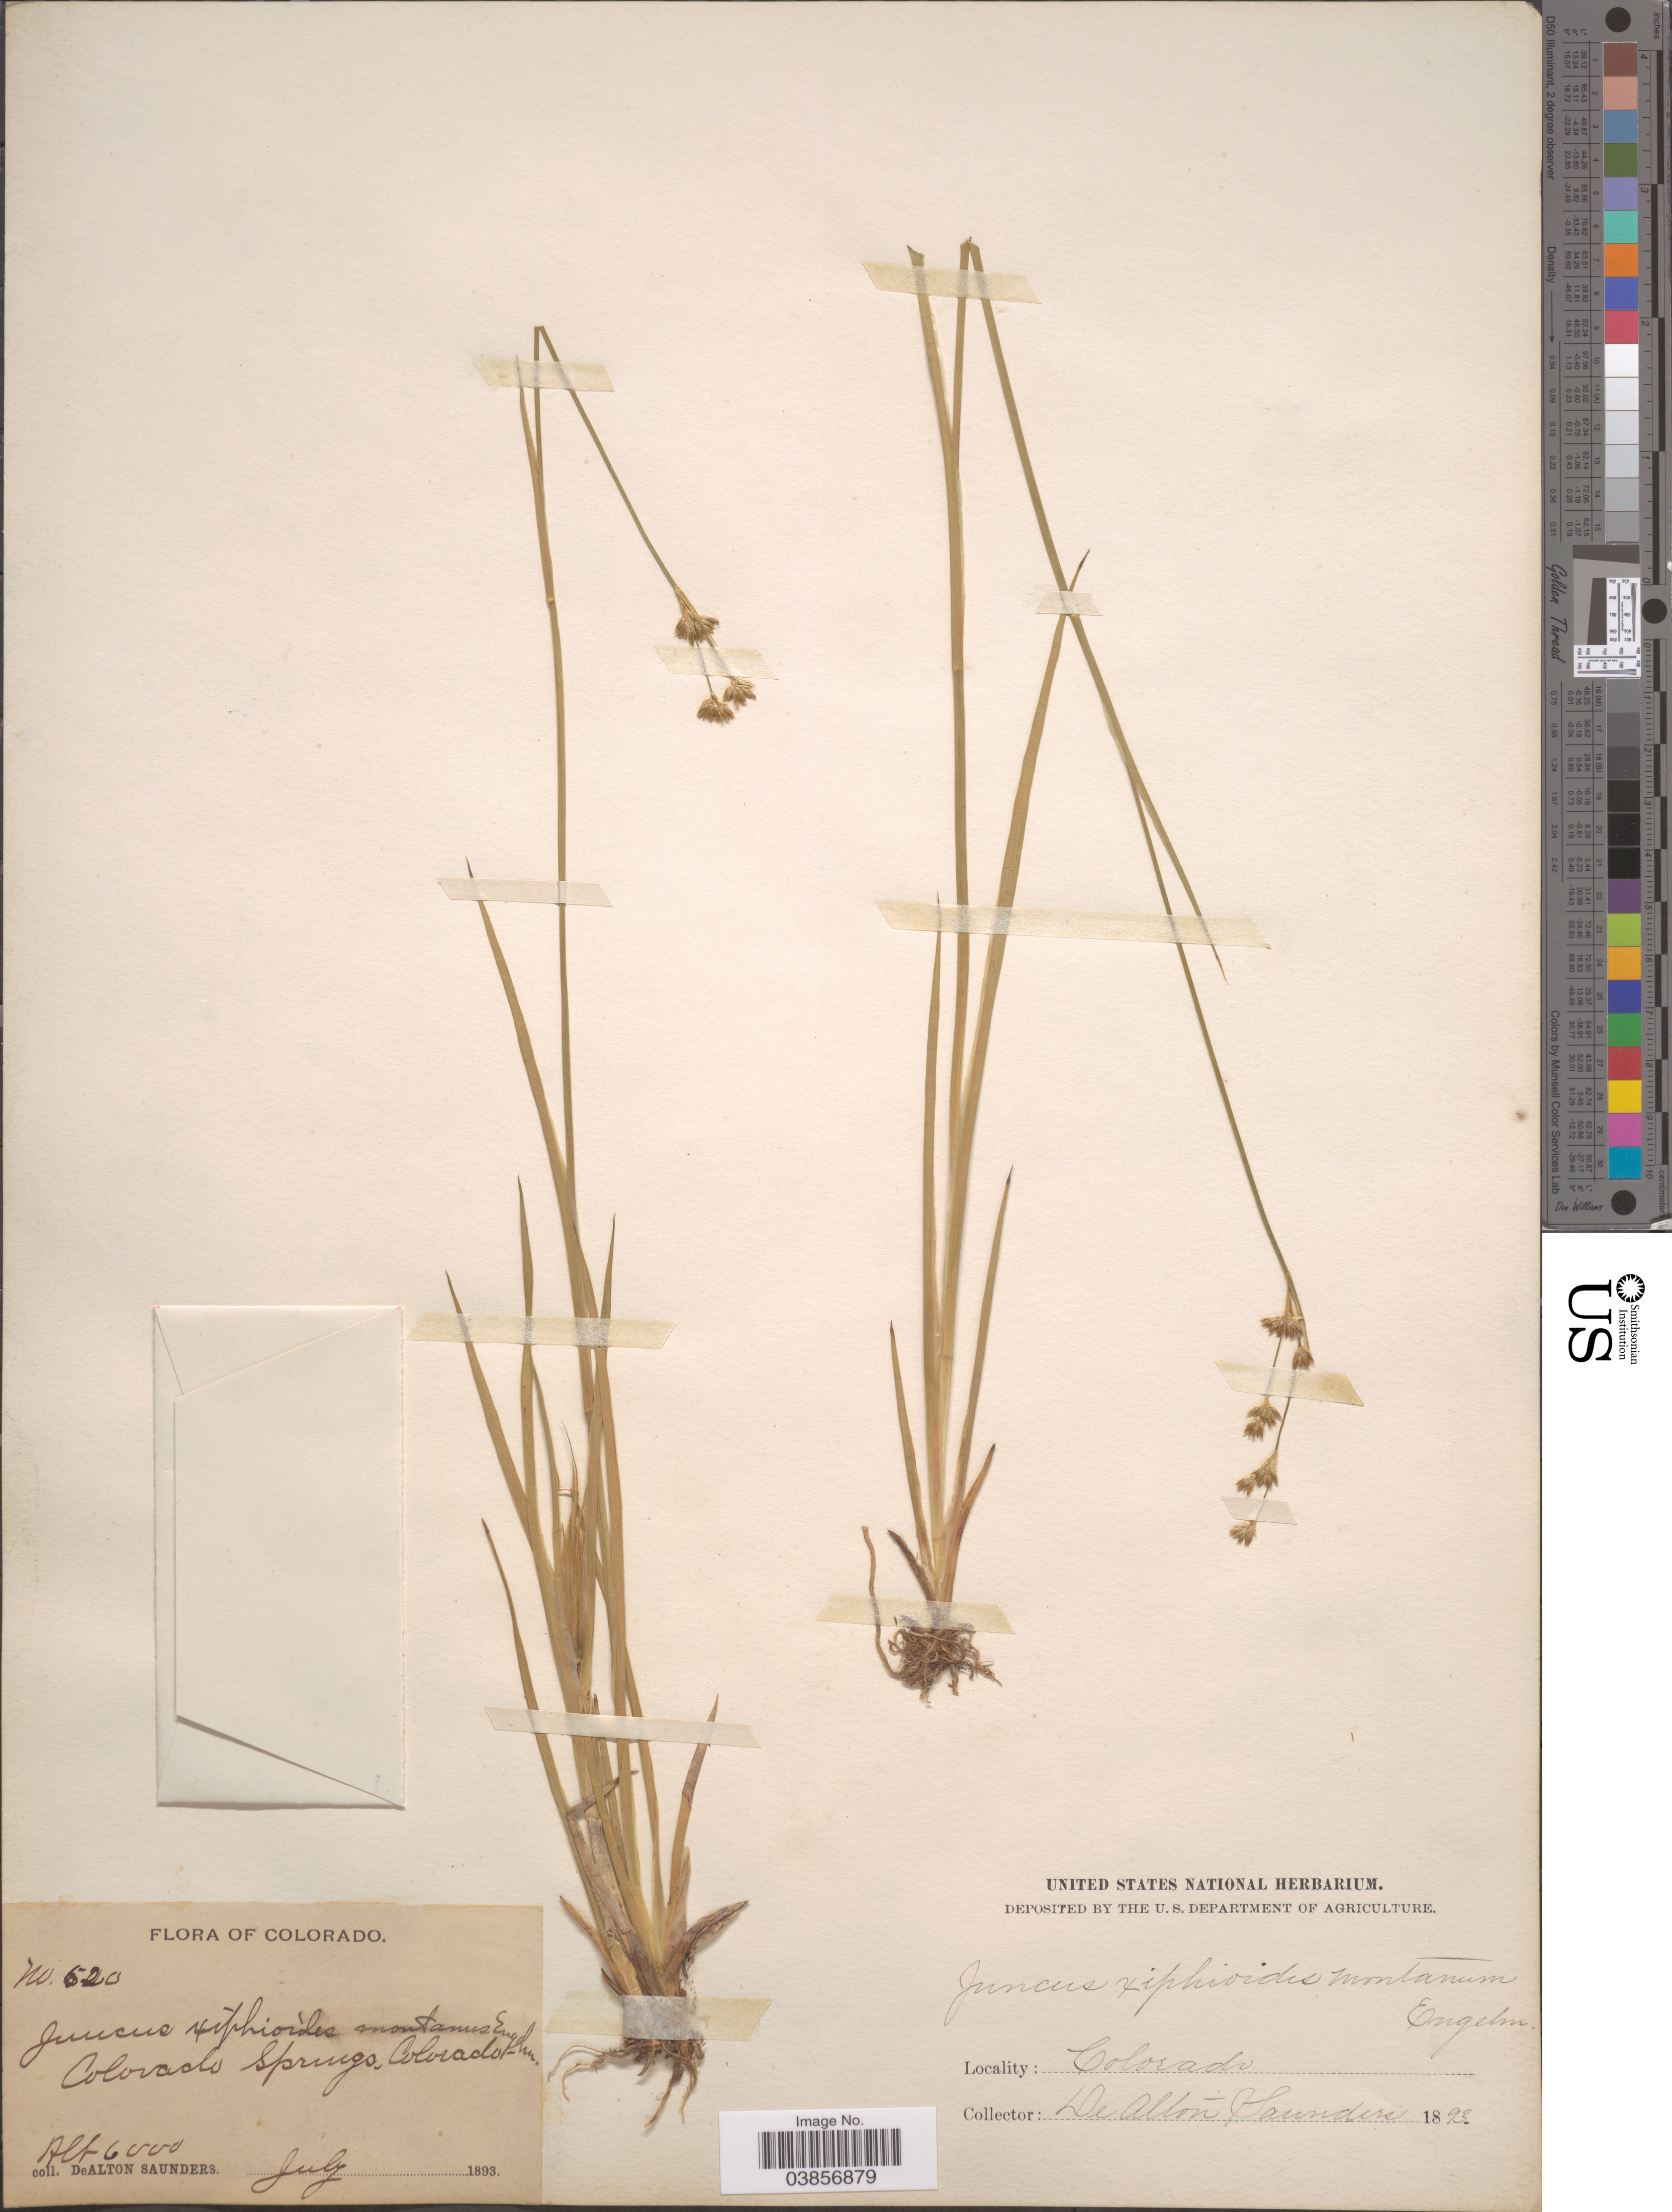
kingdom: Plantae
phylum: Tracheophyta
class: Liliopsida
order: Poales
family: Juncaceae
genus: Juncus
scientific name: Juncus saximontanus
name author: A. Nelson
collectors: D. A. Saunders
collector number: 520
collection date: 1893-07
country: United States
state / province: Colorado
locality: Colorado Springs.